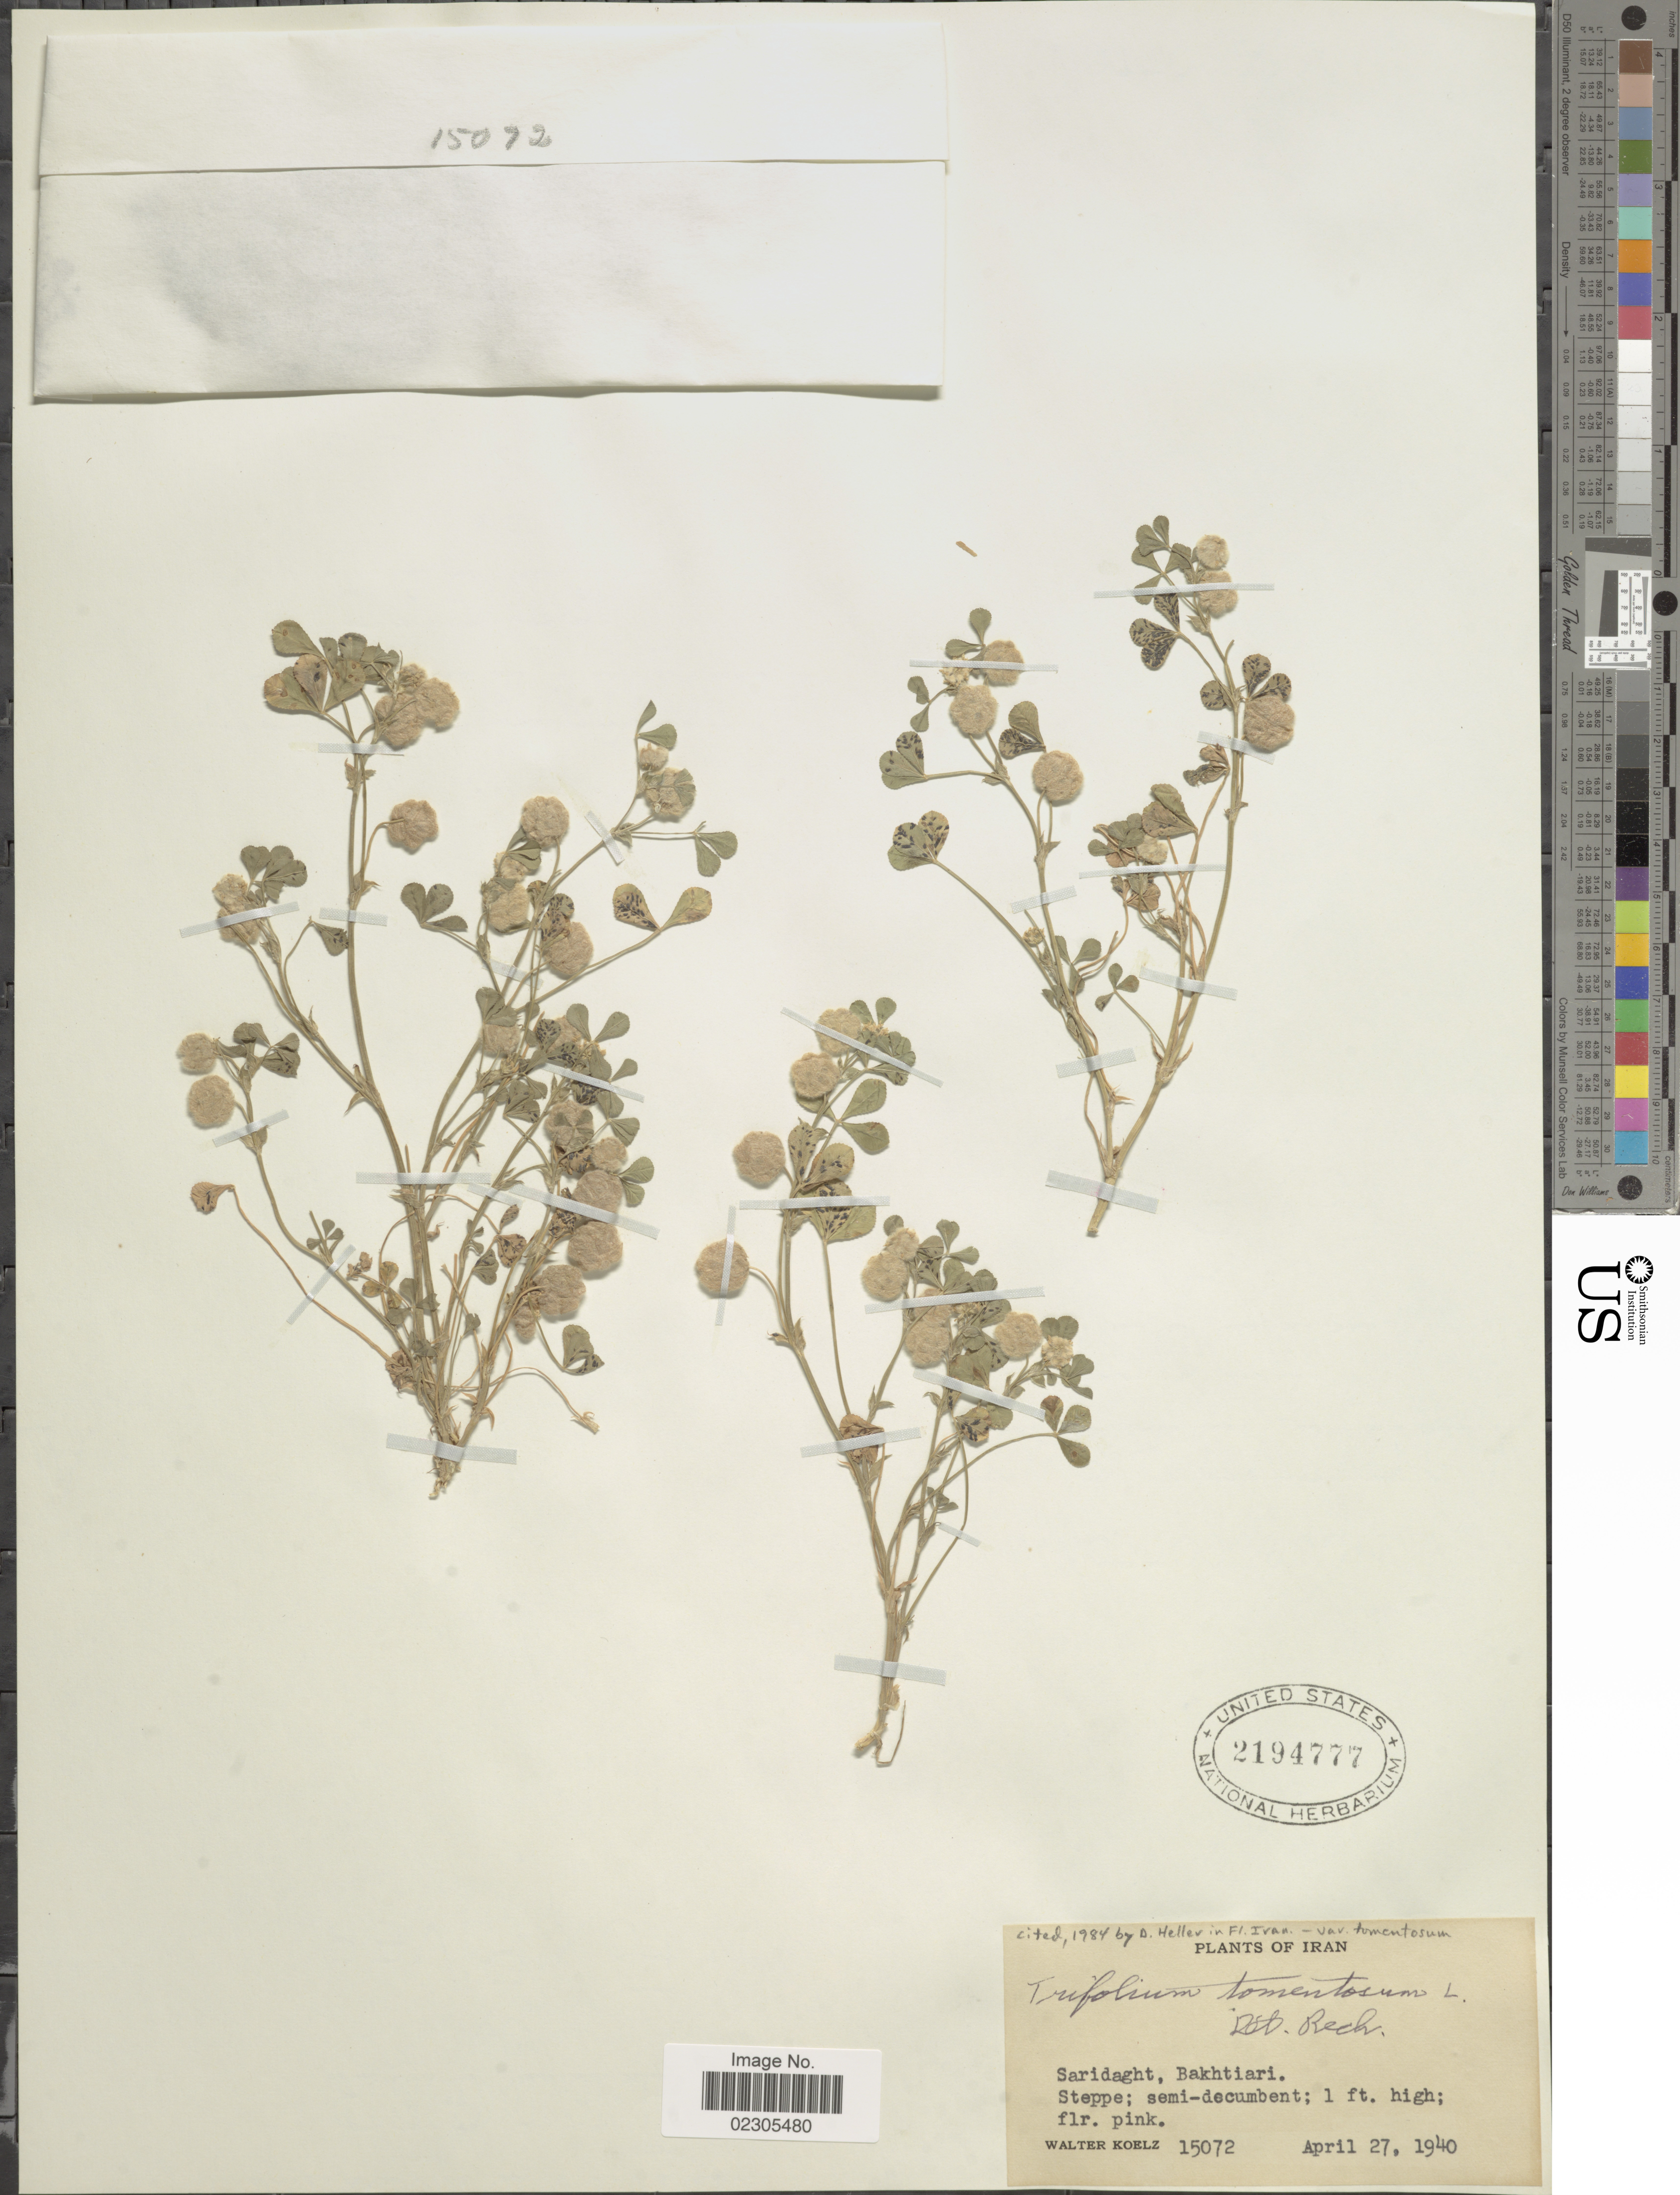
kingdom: Plantae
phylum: Tracheophyta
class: Magnoliopsida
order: Fabales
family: Fabaceae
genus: Trifolium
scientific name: Trifolium tomentosum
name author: L.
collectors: W. N. Koelz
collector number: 15072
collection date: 1940-04-27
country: Iran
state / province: Chahar Mahaal and Bakhtiari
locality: Saridaght, Bakhtiari, Steppe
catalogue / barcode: US 2194777